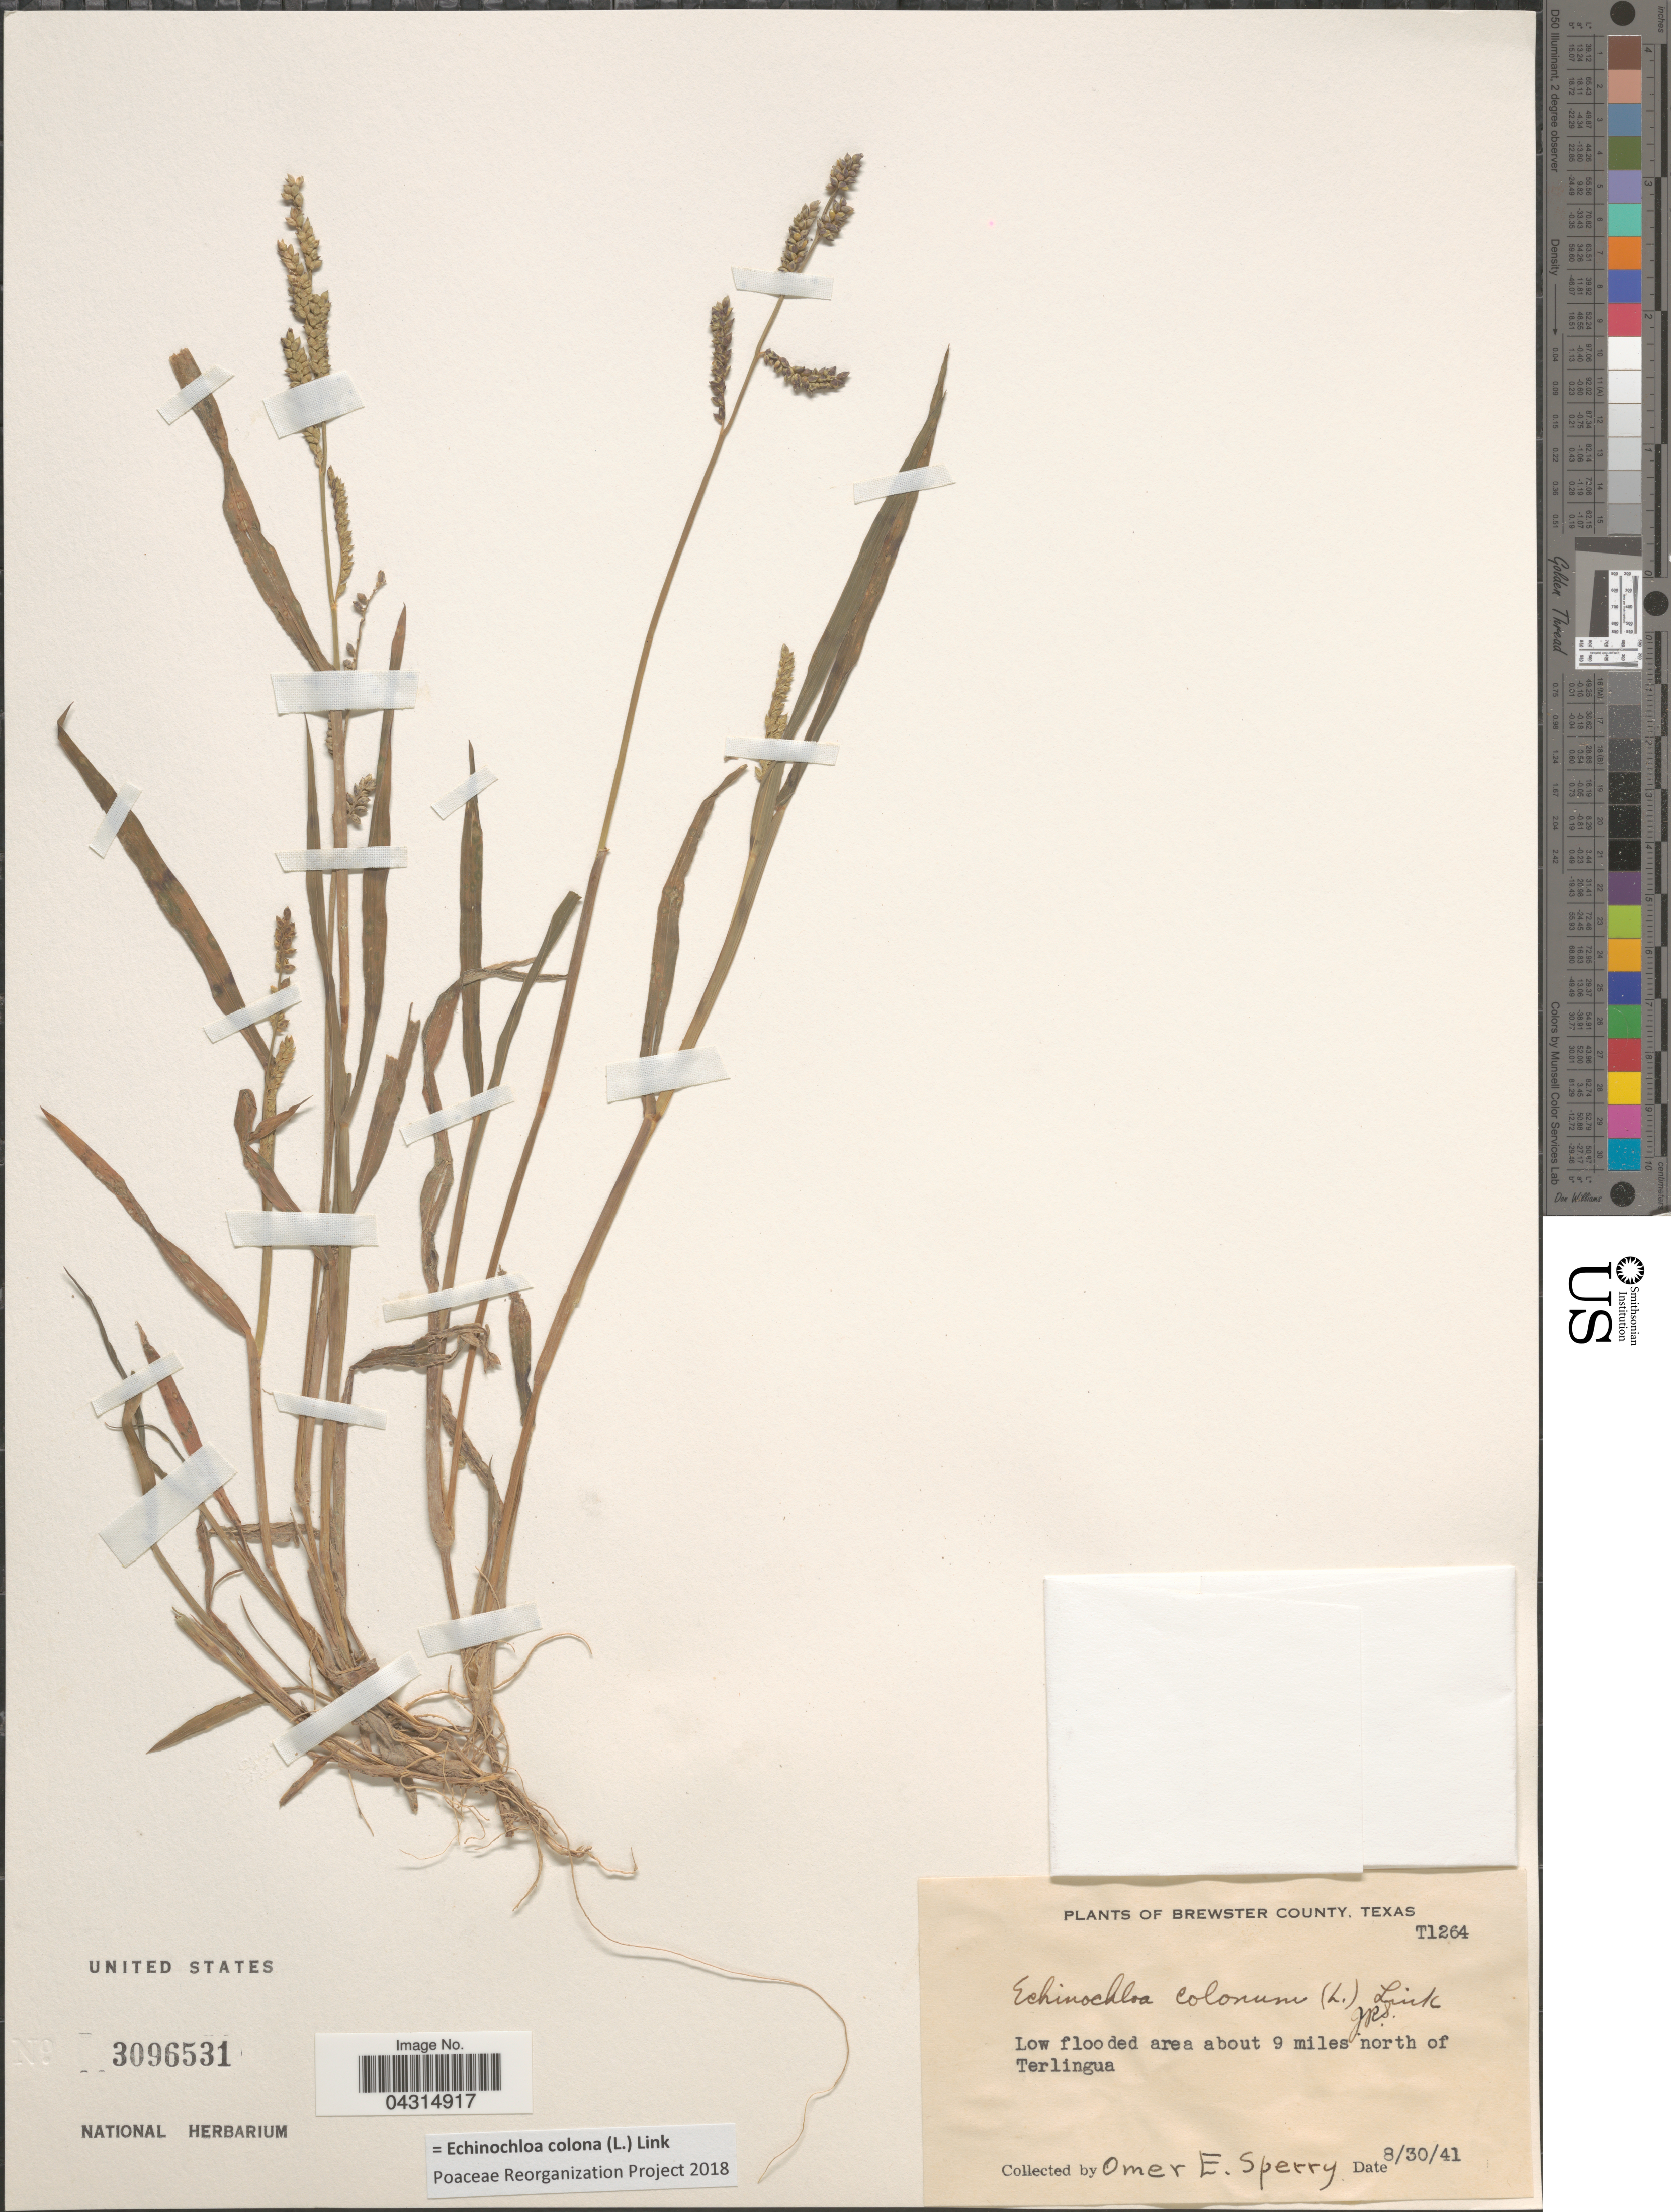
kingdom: Plantae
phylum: Tracheophyta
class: Liliopsida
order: Poales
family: Poaceae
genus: Echinochloa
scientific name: Echinochloa colona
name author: (L.) Link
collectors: O. E. Sperry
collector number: T1264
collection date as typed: Transcribed d/m/y: 30/8/41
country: United States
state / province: Texas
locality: Brewster County. Low flooded area about 9 miles north of Terlingua.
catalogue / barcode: US 3096531